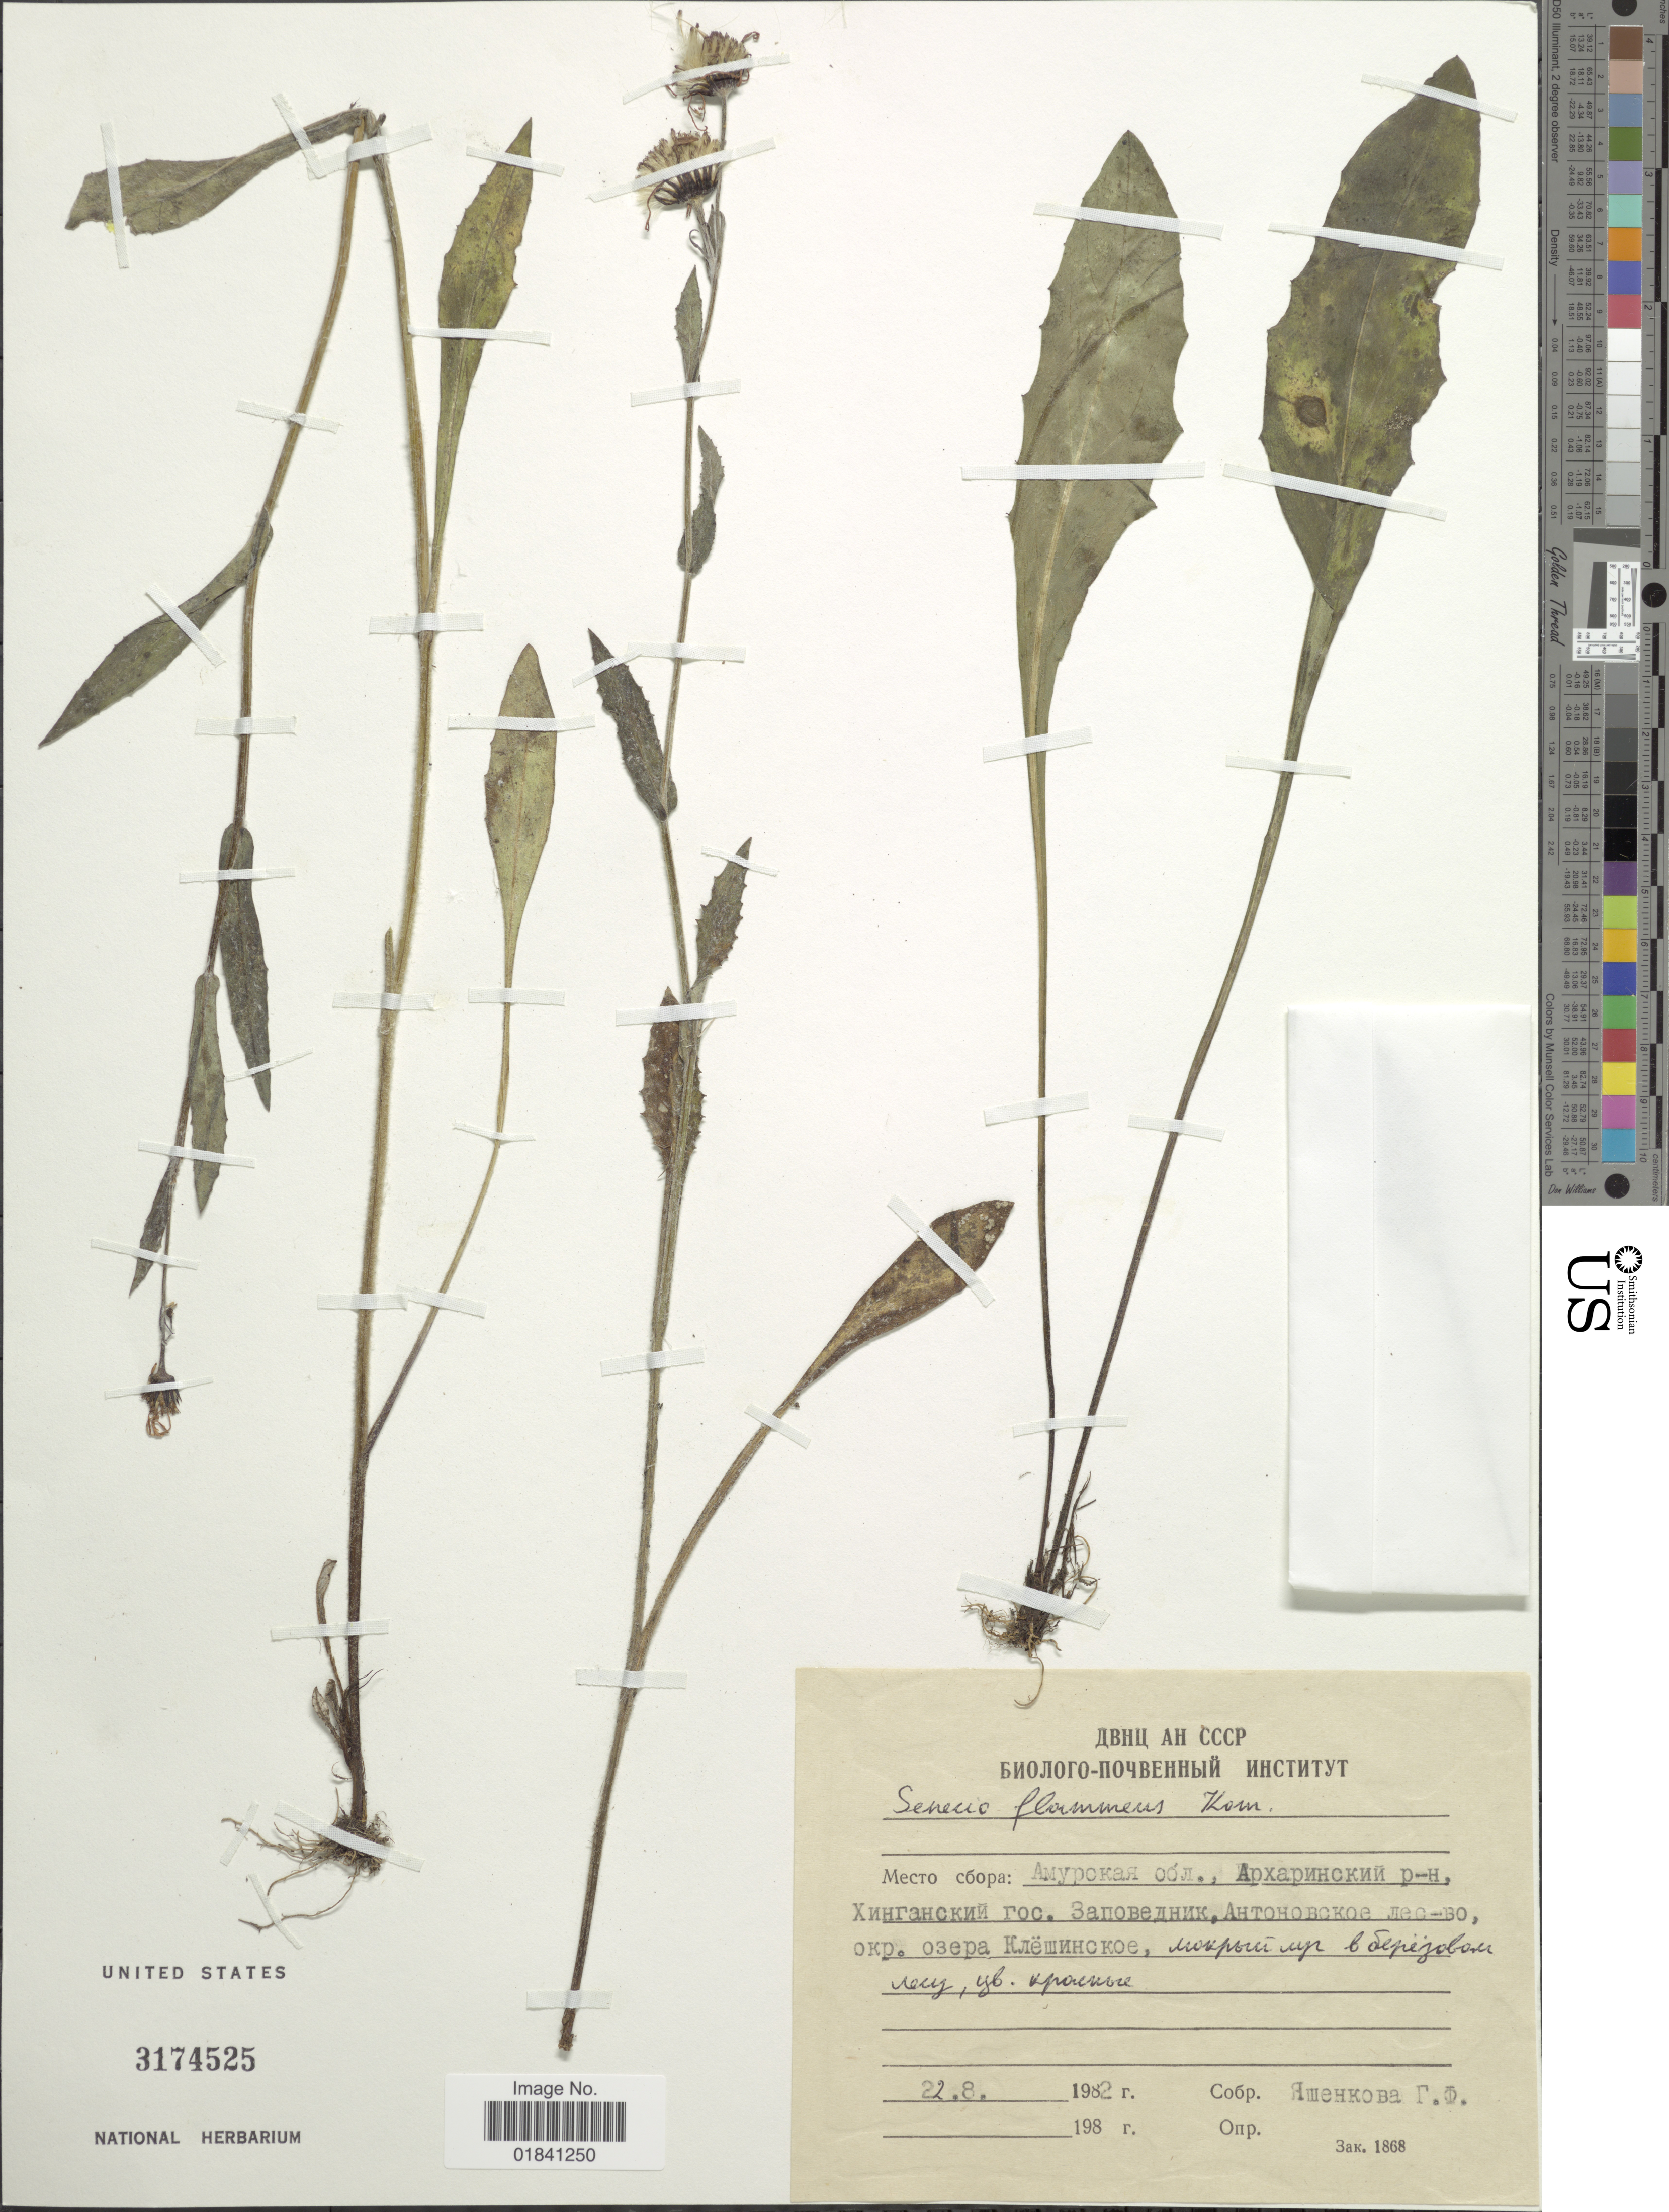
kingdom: Plantae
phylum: Tracheophyta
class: Magnoliopsida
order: Asterales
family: Asteraceae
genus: Senecio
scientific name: Senecio flammeus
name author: Turcz. ex A. DC.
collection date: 1982-08-22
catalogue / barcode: US 3174525